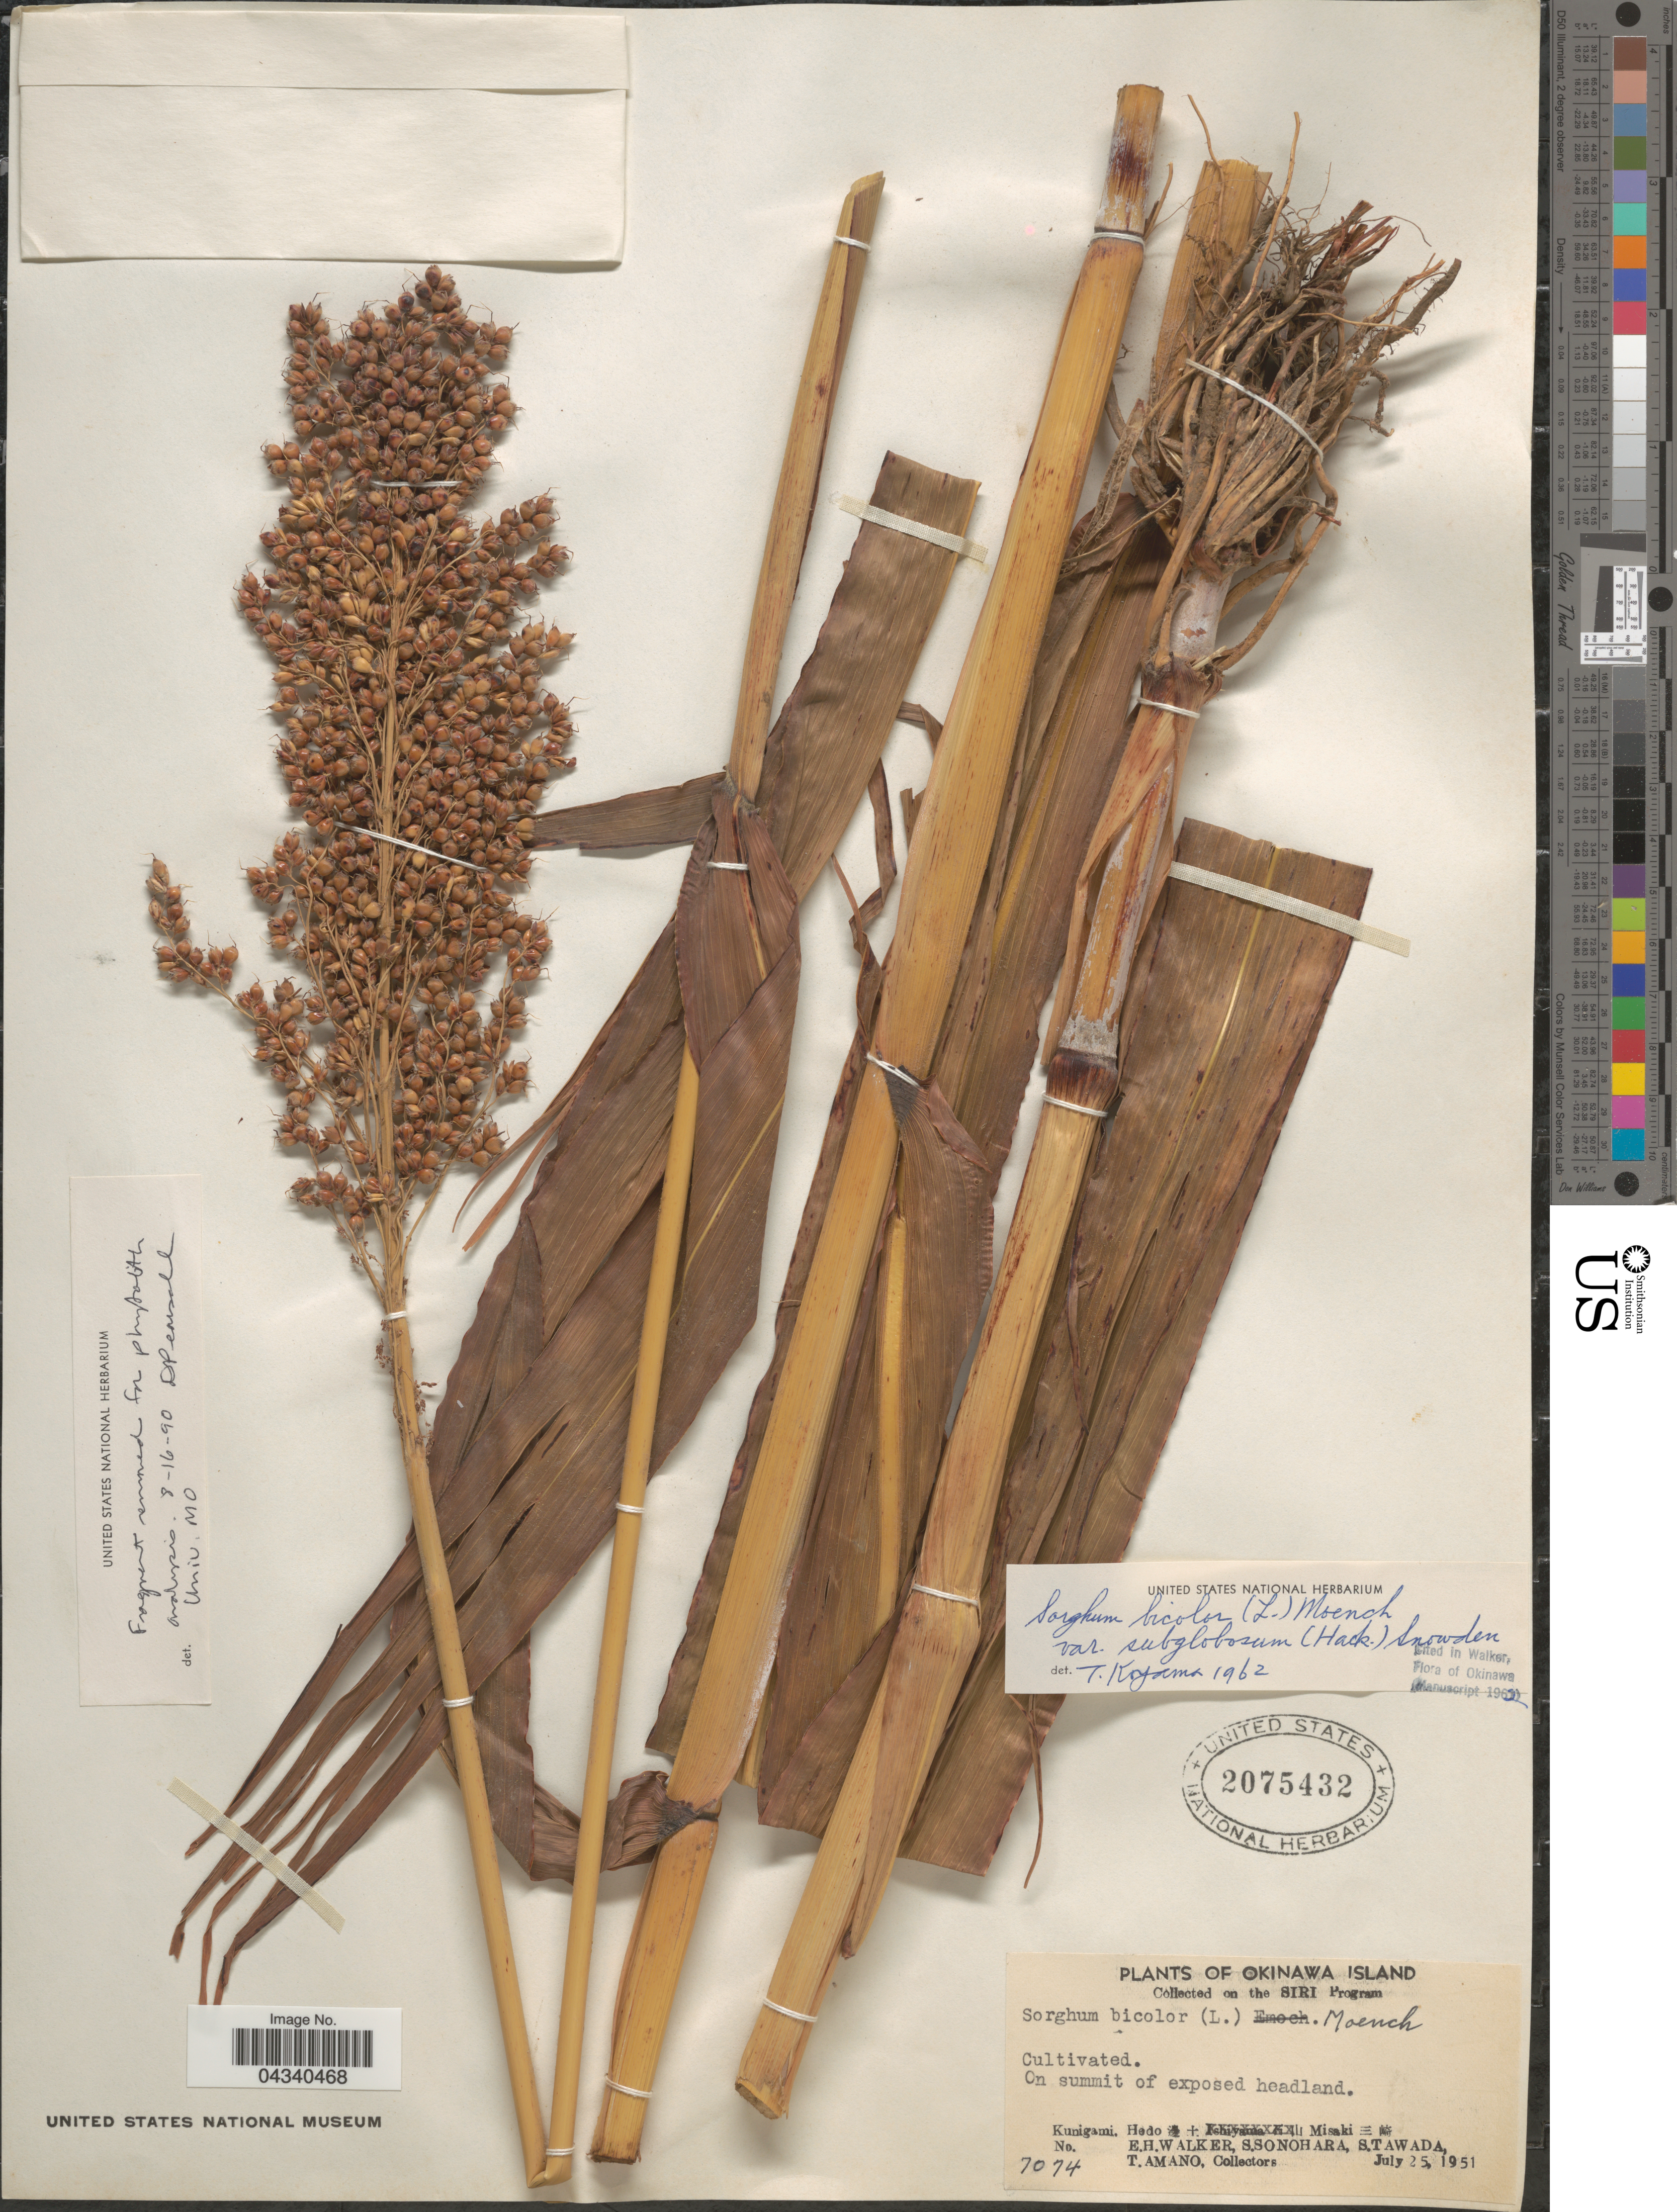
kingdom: Plantae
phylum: Tracheophyta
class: Liliopsida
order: Poales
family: Poaceae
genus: Sorghum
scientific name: Sorghum bicolor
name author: (L.) Moench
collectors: E. H. Walker, S. Sonohara, S. Tawada & T. Amano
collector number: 7074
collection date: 1951-07-25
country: Japan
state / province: Okinawa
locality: Okinawa Island. Kunigami. Hedo [Foreign script] Misaki [Foreign script].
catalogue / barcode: US 2075432